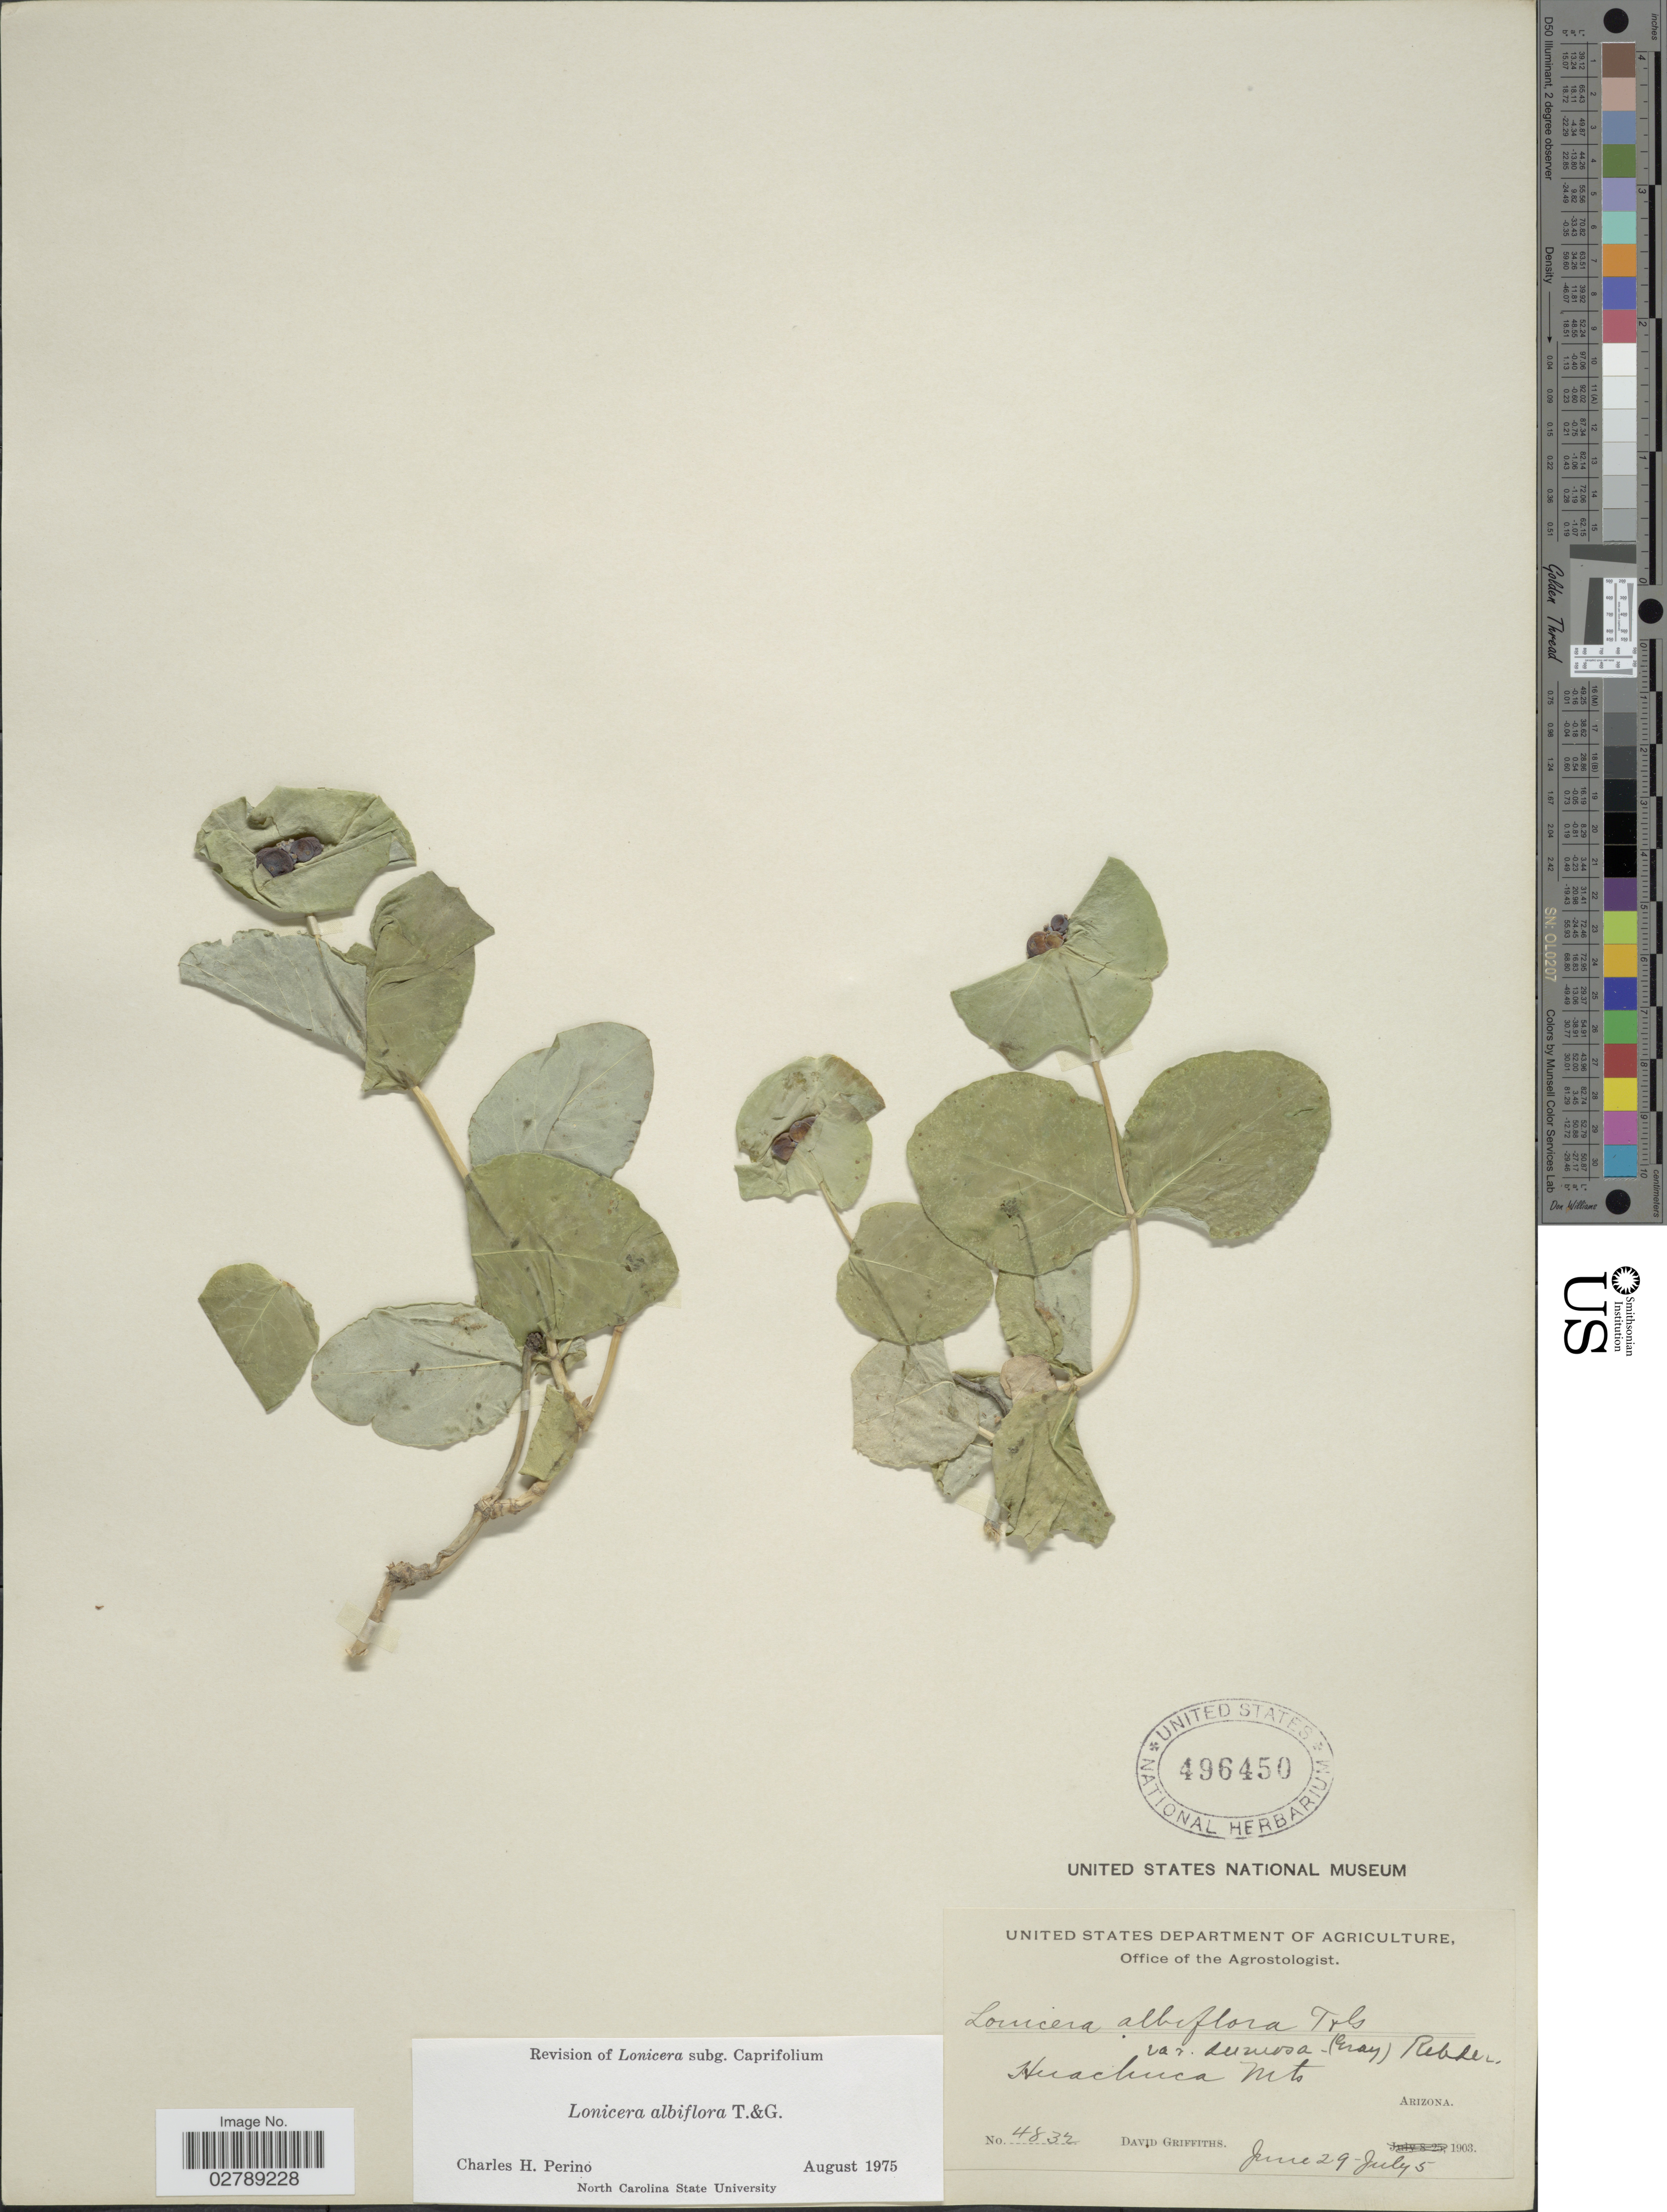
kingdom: Plantae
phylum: Tracheophyta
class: Magnoliopsida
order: Dipsacales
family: Caprifoliaceae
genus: Lonicera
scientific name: Lonicera dumosa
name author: A. Gray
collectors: D. Griffiths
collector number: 4832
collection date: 1903-06-29/1903-07-05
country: United States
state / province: Arizona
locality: Huachuca Mts.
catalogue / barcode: US 496450